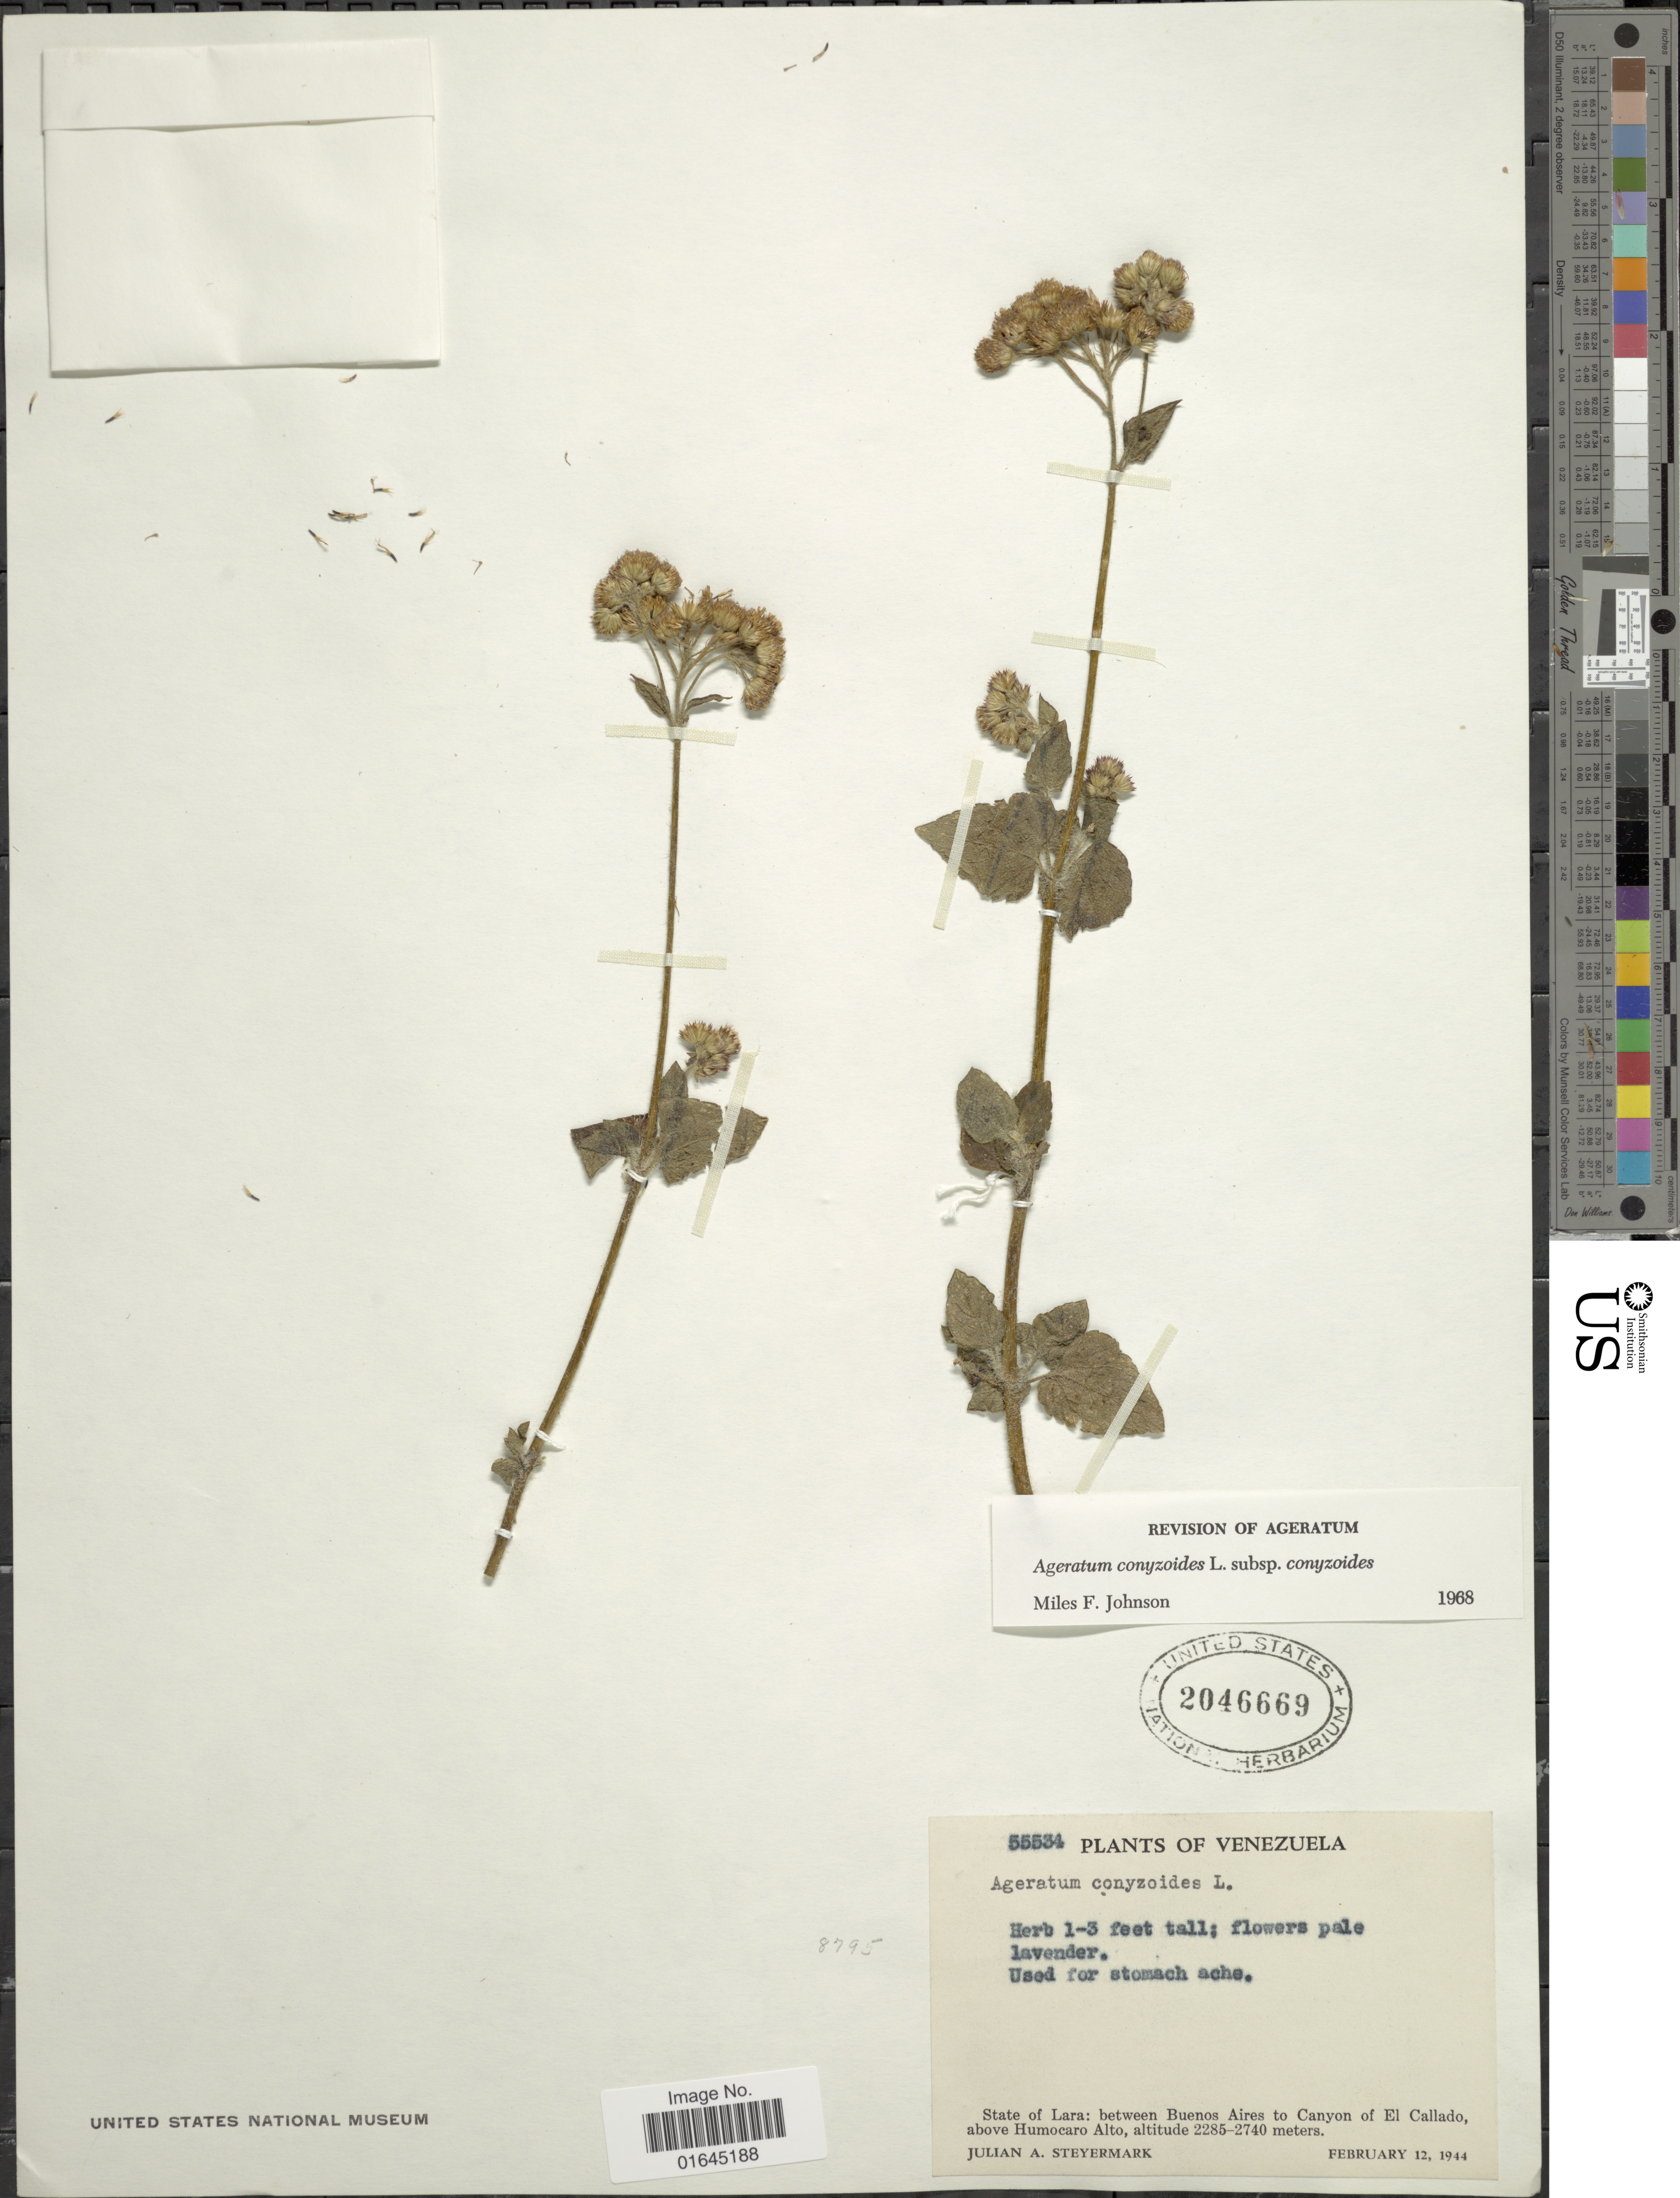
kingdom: Plantae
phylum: Tracheophyta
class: Magnoliopsida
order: Asterales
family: Asteraceae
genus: Ageratum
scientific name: Ageratum conyzoides subsp. conyzoides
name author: L.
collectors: J. Steyermark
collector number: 55534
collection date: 1944-02-12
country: Venezuela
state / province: Lara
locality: Between Buenos Aires to Canyon of El Callado, above Humocaro Alto.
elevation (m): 2285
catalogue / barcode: US 2046669